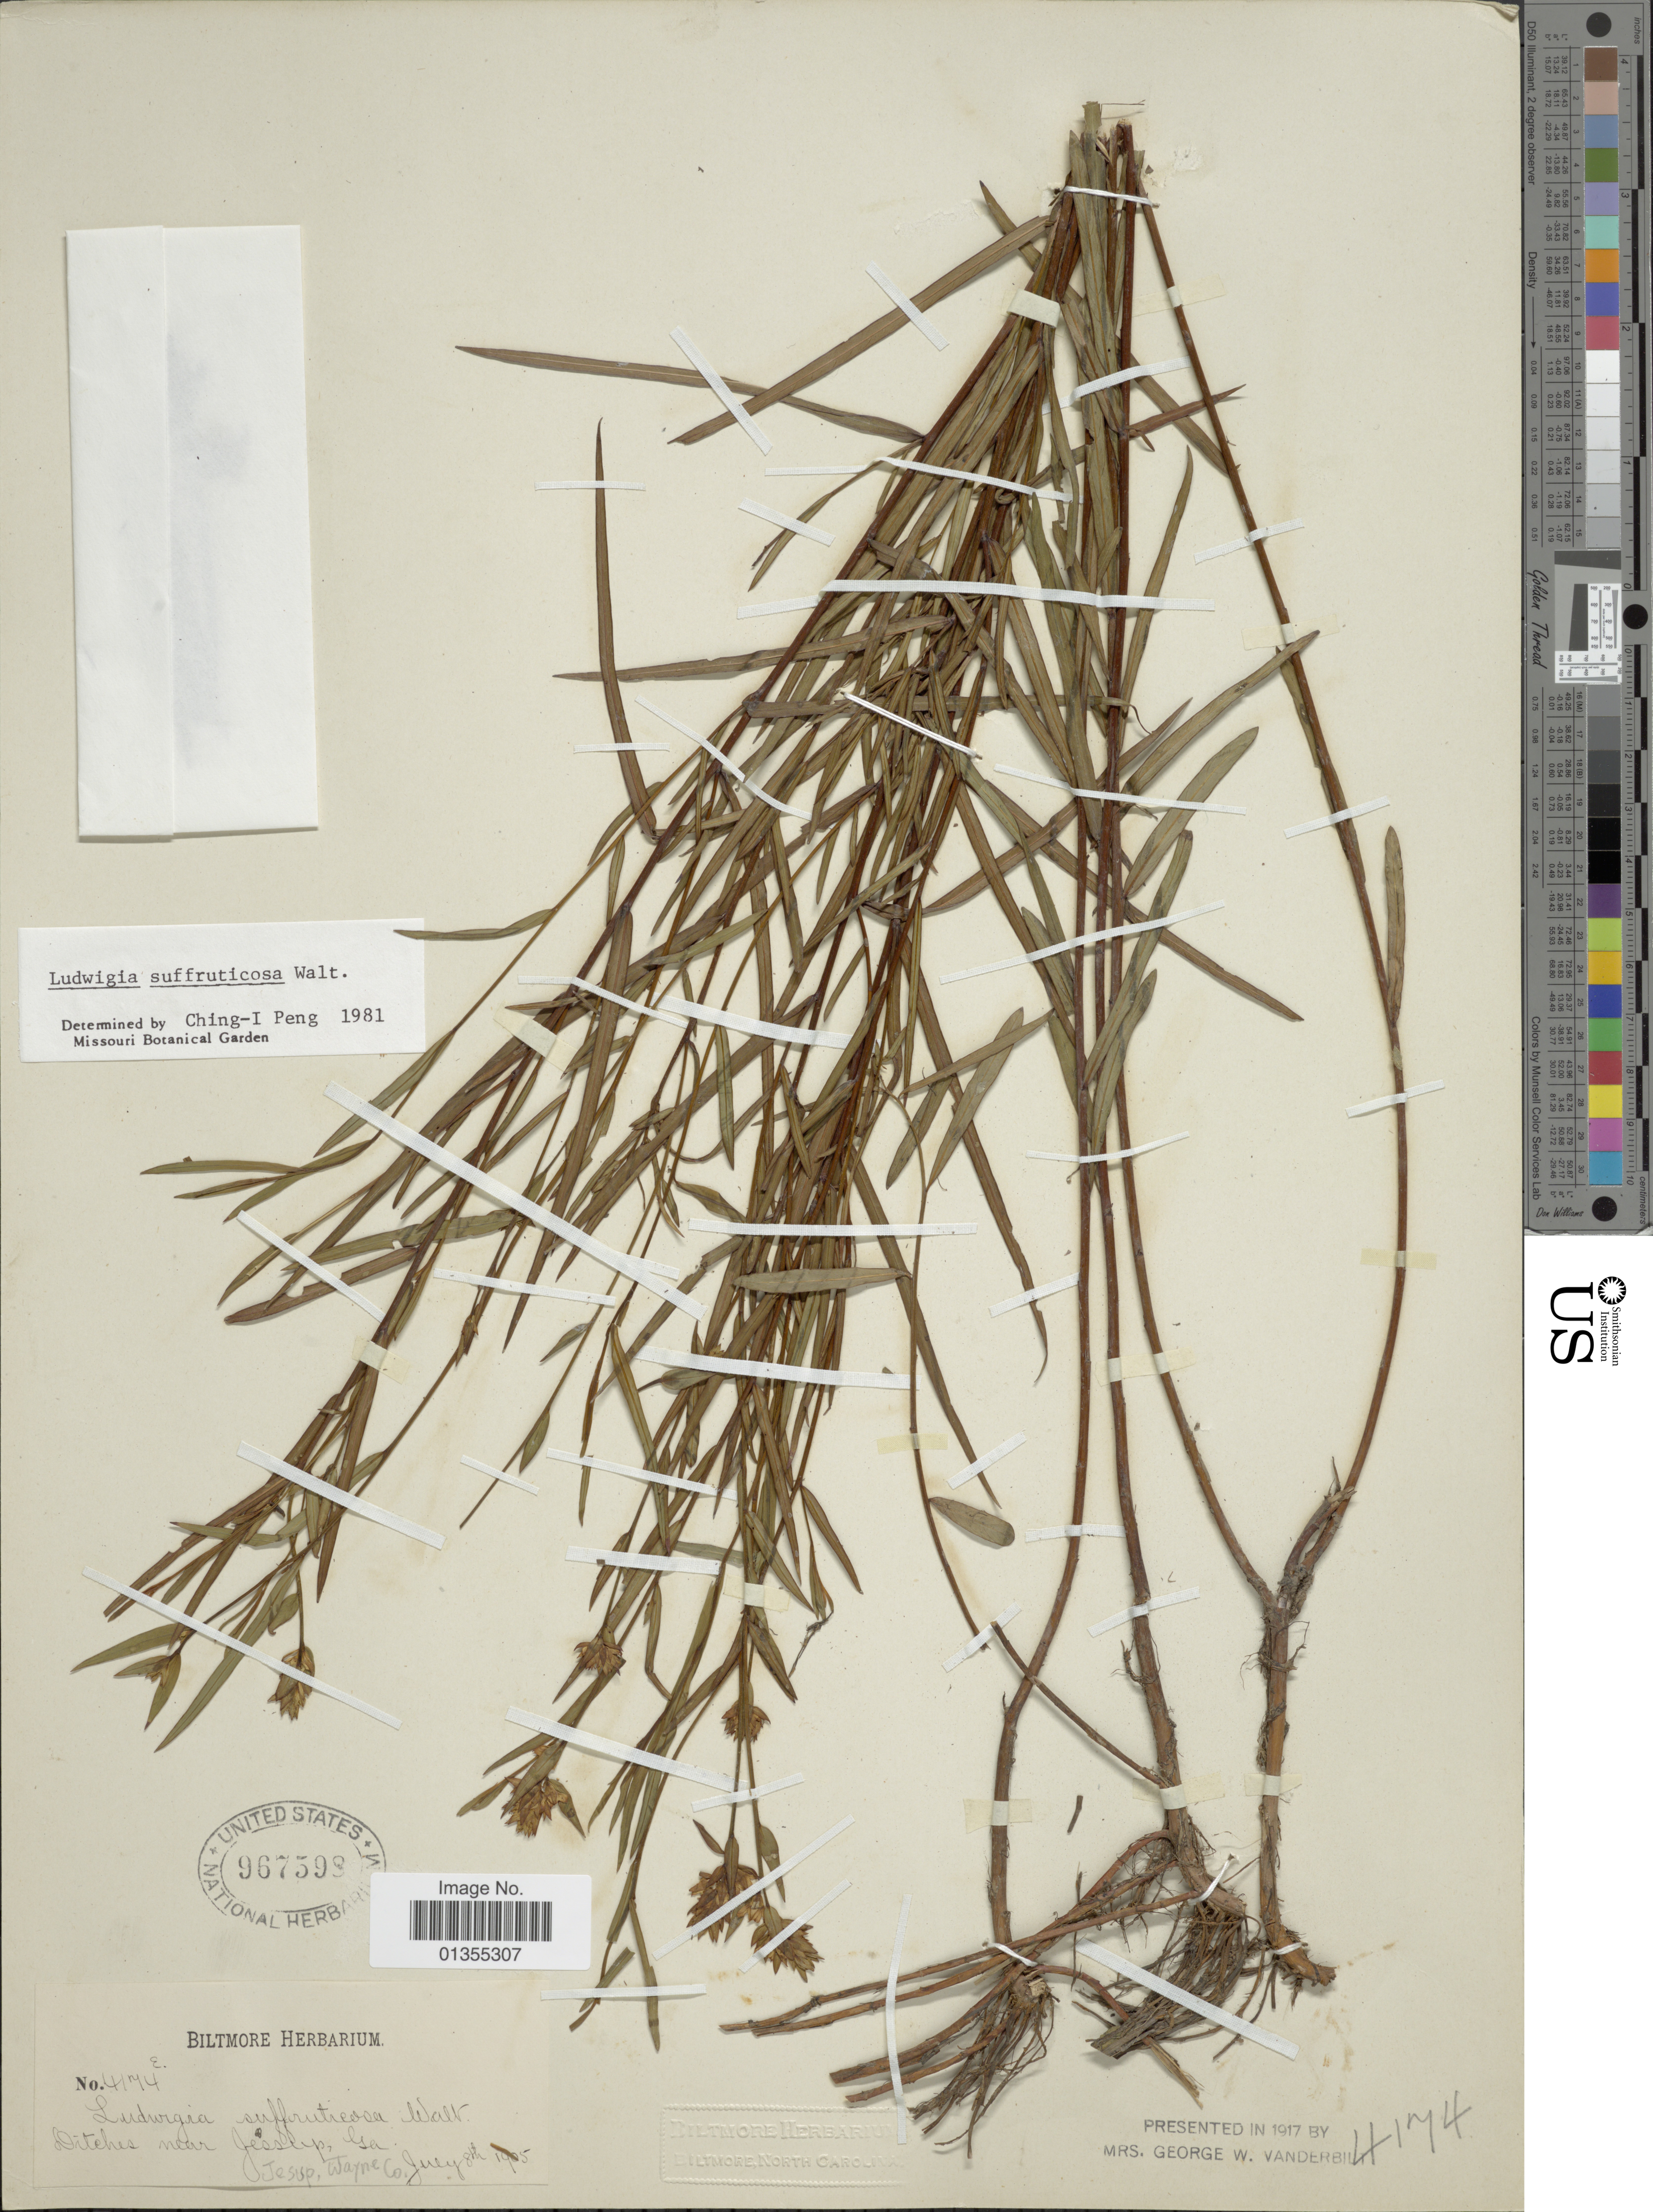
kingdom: Plantae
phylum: Tracheophyta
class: Magnoliopsida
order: Myrtales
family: Onagraceae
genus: Ludwigia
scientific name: Ludwigia suffruticosa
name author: Walter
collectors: ex herb. Biltmore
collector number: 4174e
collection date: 1905-07-08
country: United States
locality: Ditches near Jessup, Ga. Jessup, Wayne Co.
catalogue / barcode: US 967593